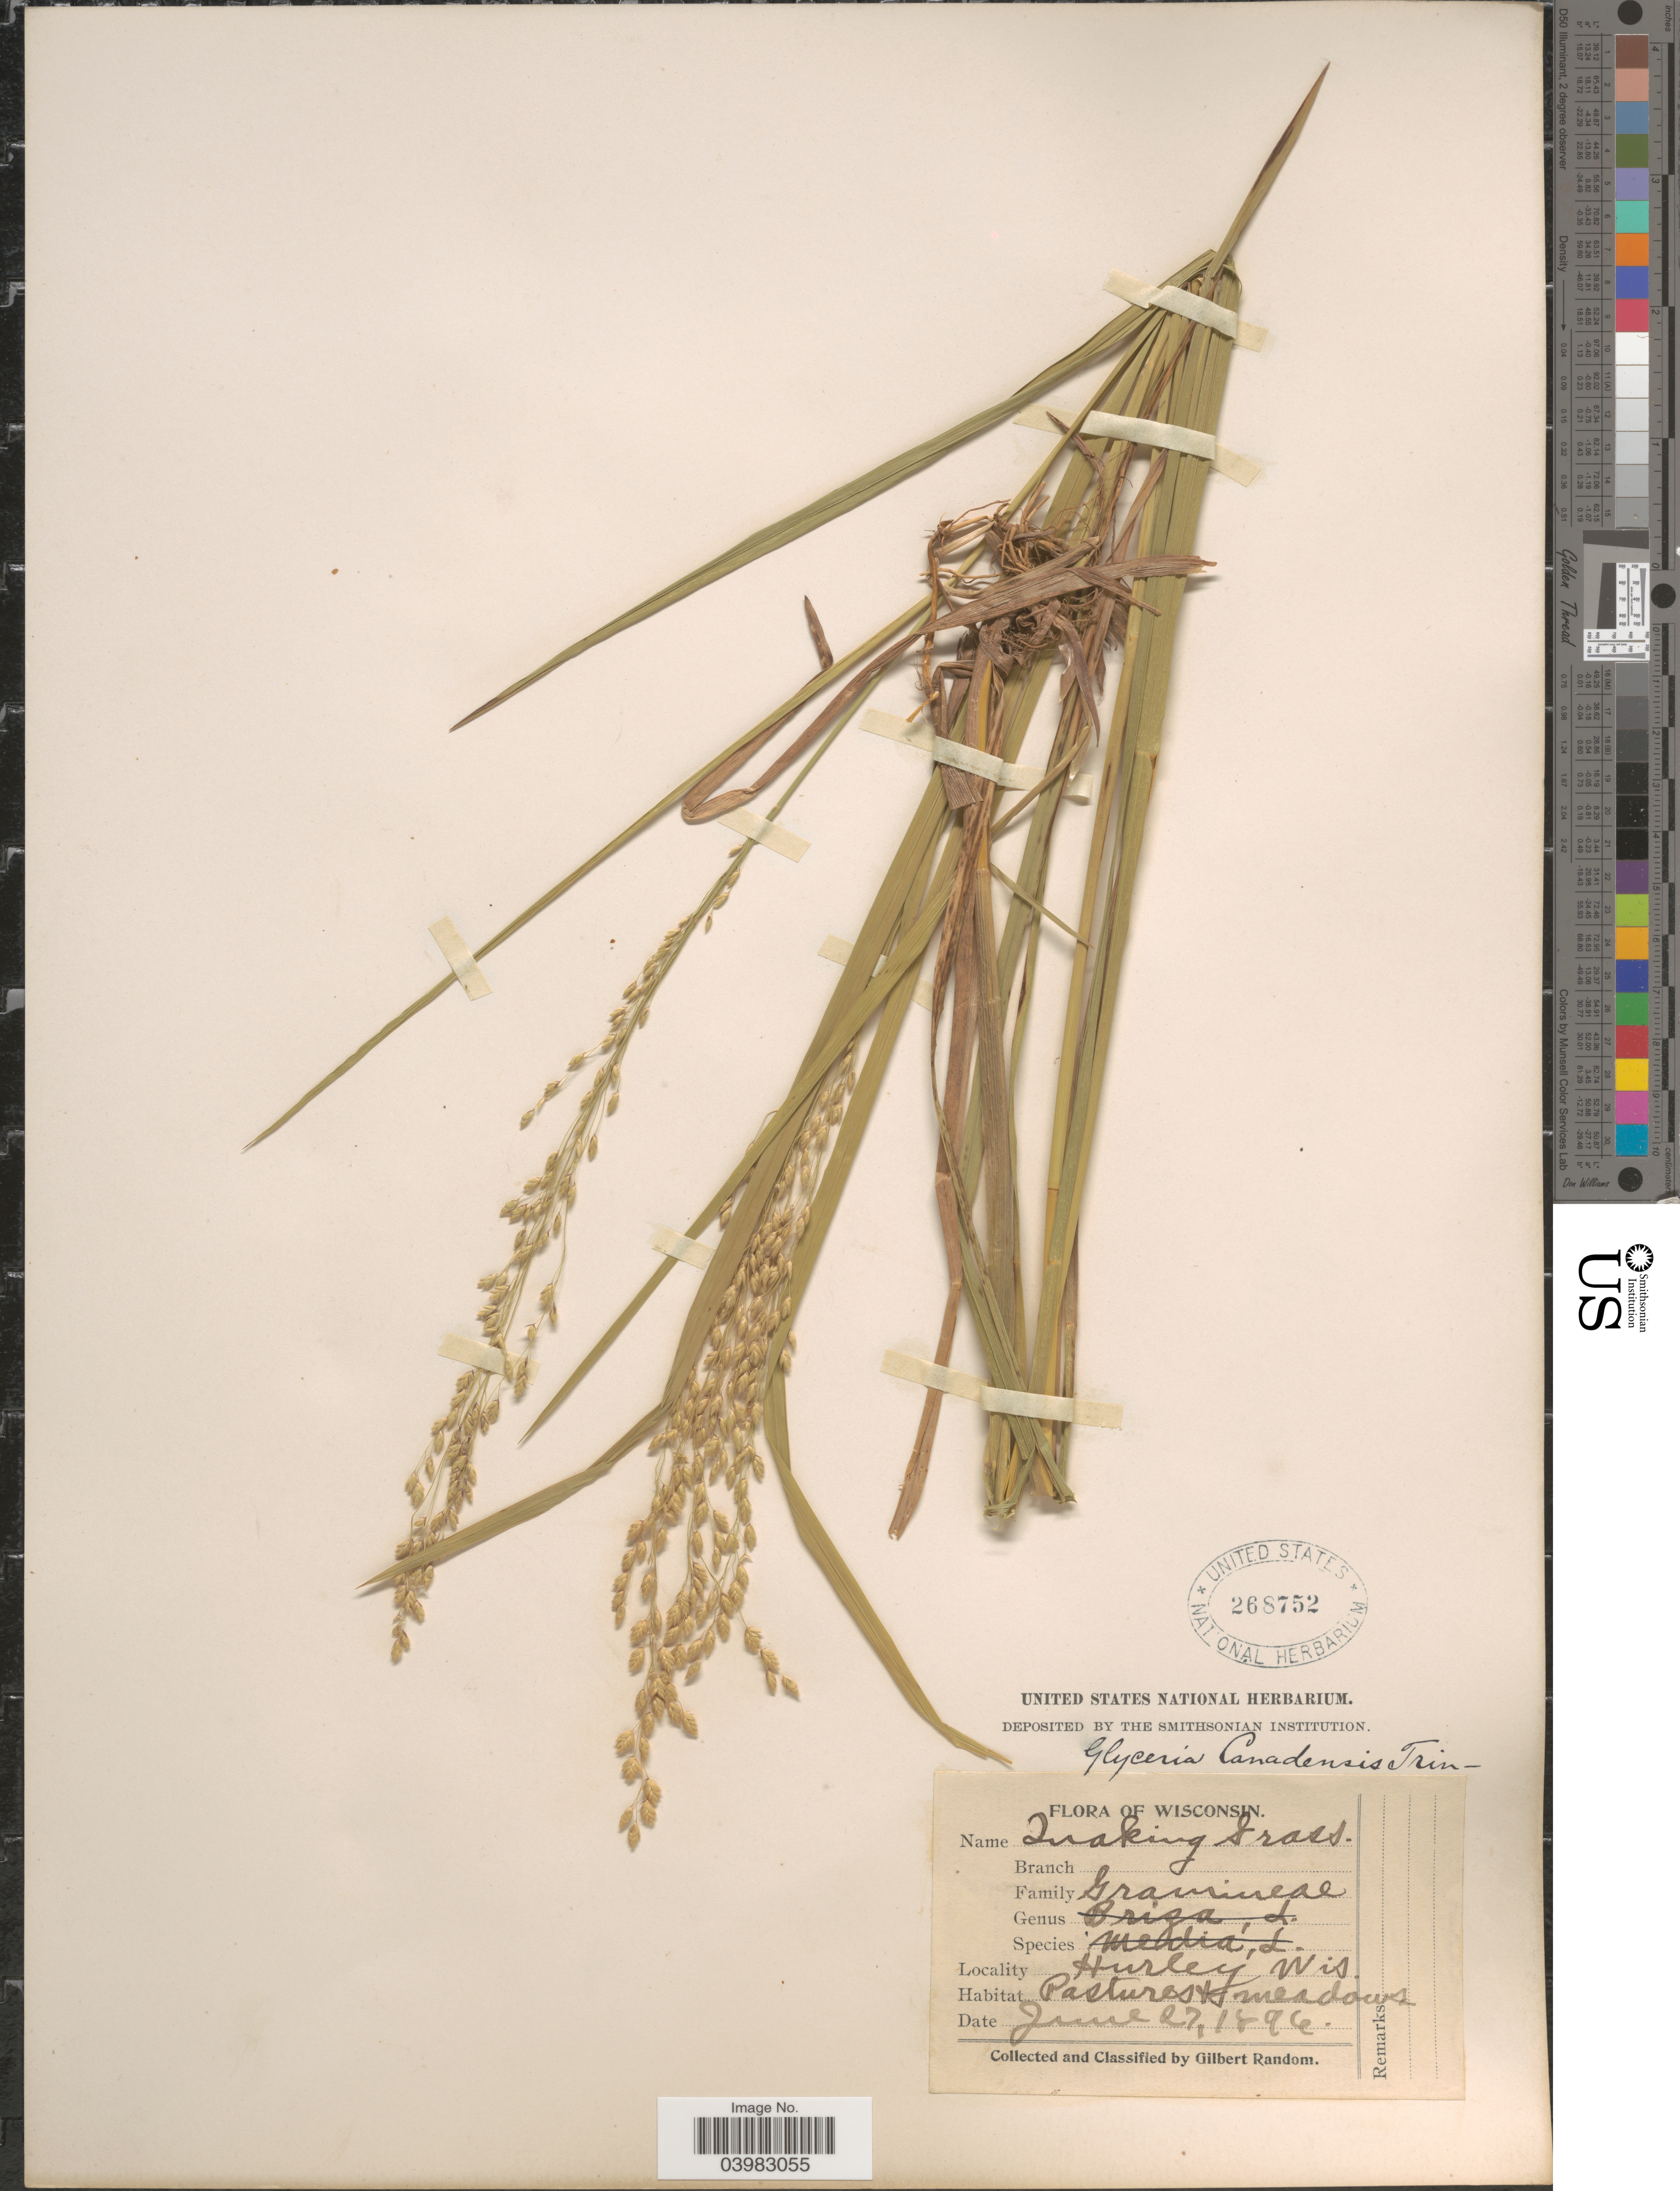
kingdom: Plantae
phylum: Tracheophyta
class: Liliopsida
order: Poales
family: Poaceae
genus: Glyceria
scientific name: Glyceria canadensis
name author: (Michx.) Trin.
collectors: G. Random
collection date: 1896-06-27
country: United States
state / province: Wisconsin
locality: Hurley.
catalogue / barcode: US 268752